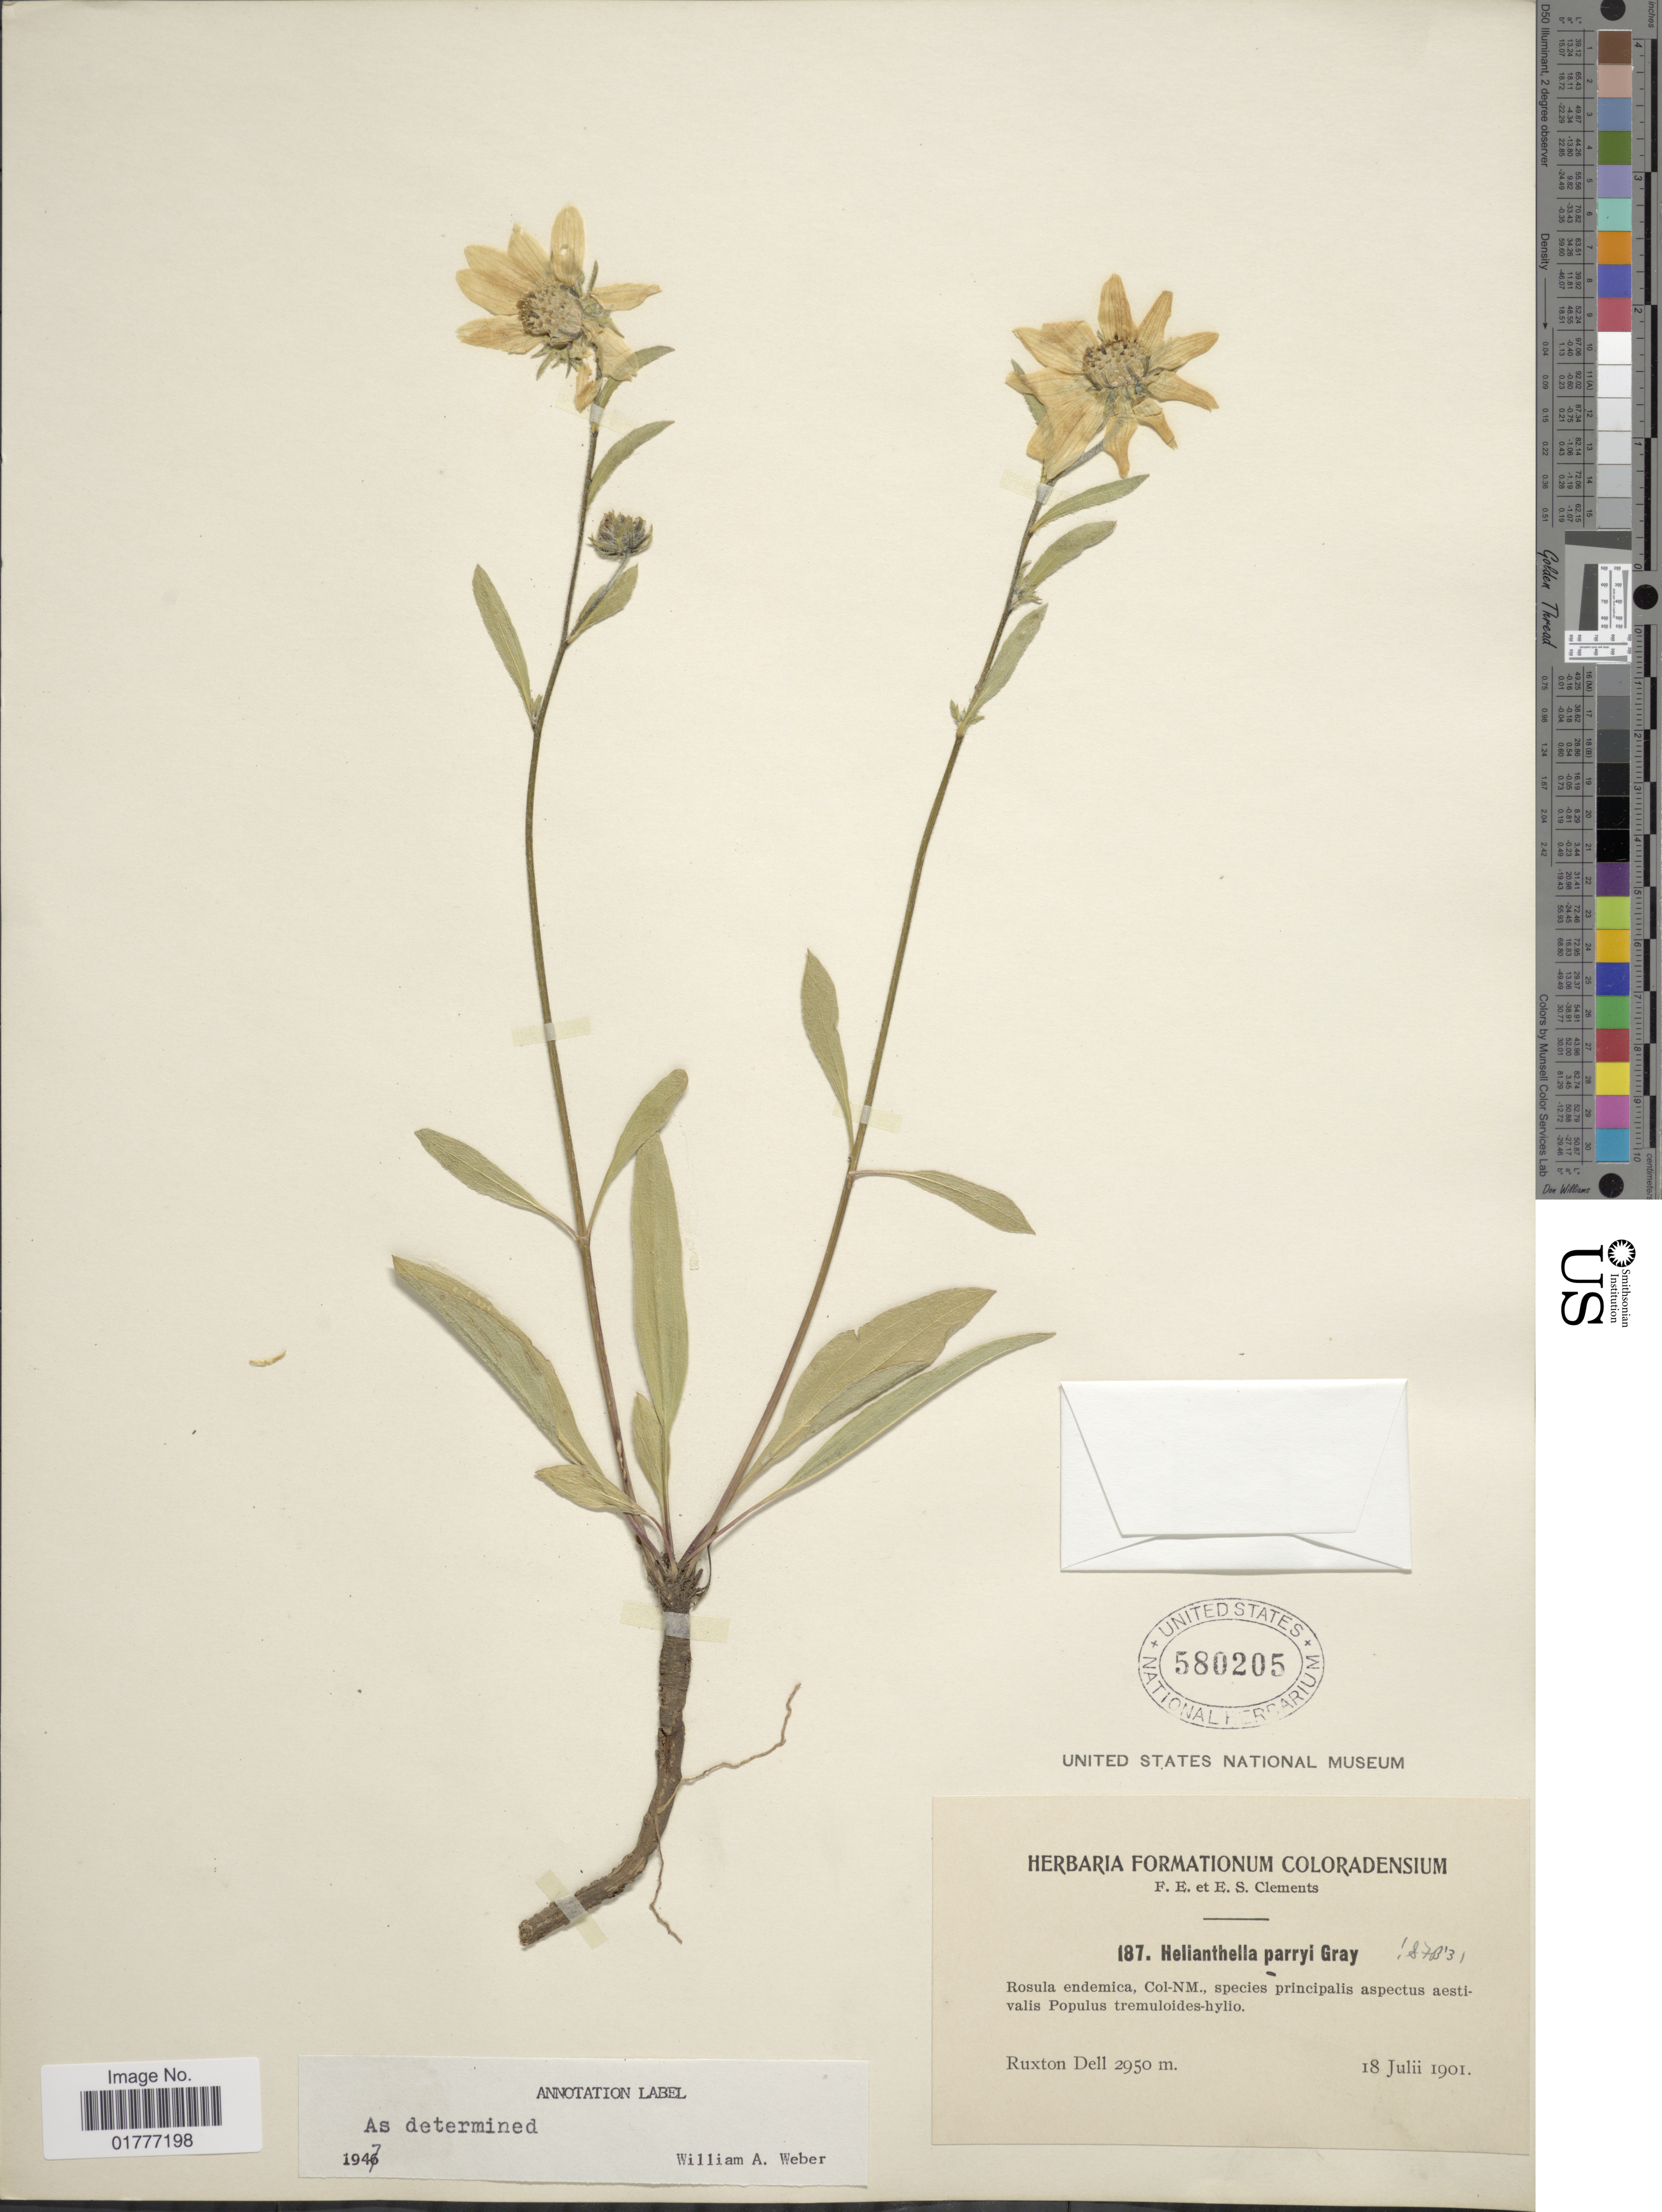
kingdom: Plantae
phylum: Tracheophyta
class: Magnoliopsida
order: Asterales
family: Asteraceae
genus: Helianthella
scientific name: Helianthella parryi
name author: A. Gray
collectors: F. E. Clements & E. S. Clements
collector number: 187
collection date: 1901-07-18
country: United States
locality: Rosula endemica, Col-NM. Ruxton Dell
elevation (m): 2950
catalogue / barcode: US 580205